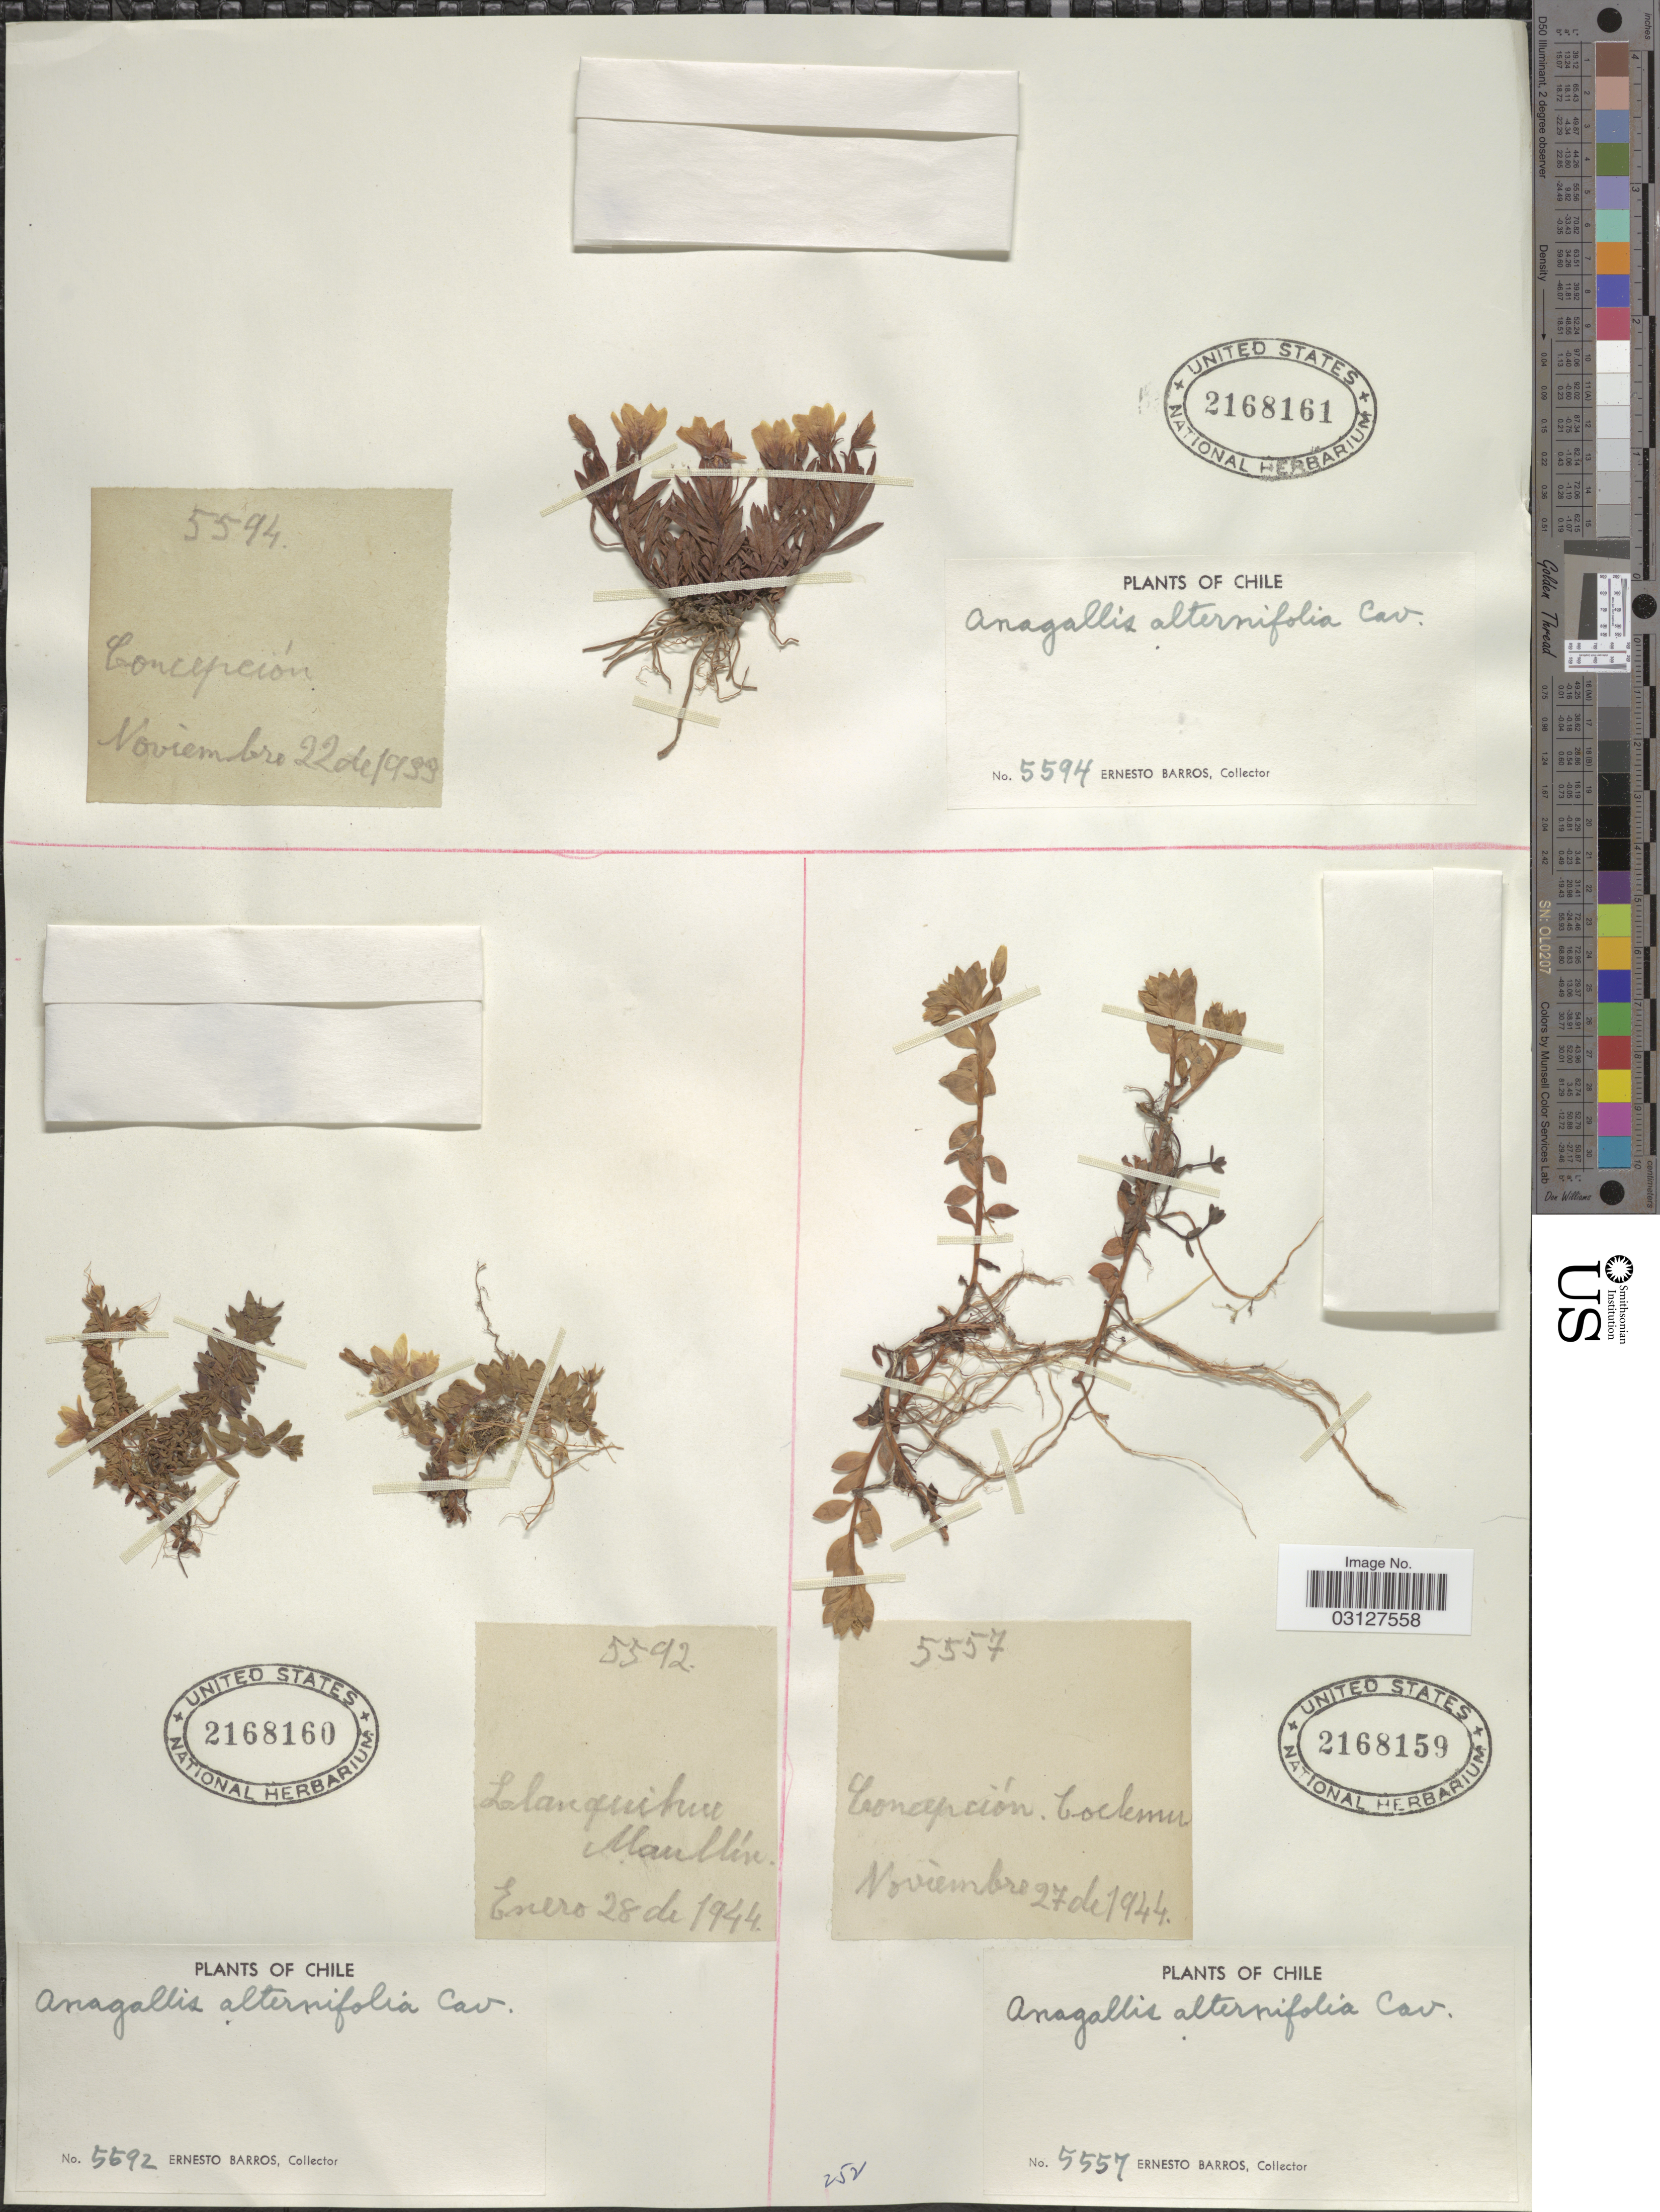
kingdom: Plantae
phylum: Tracheophyta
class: Magnoliopsida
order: Ericales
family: Primulaceae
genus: Anagallis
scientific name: Anagallis alternifolia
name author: Cav.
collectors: E. Barros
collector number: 5592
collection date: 1944-01-28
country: Chile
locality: Llanquihiu, Maullín.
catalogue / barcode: US 2168160-2